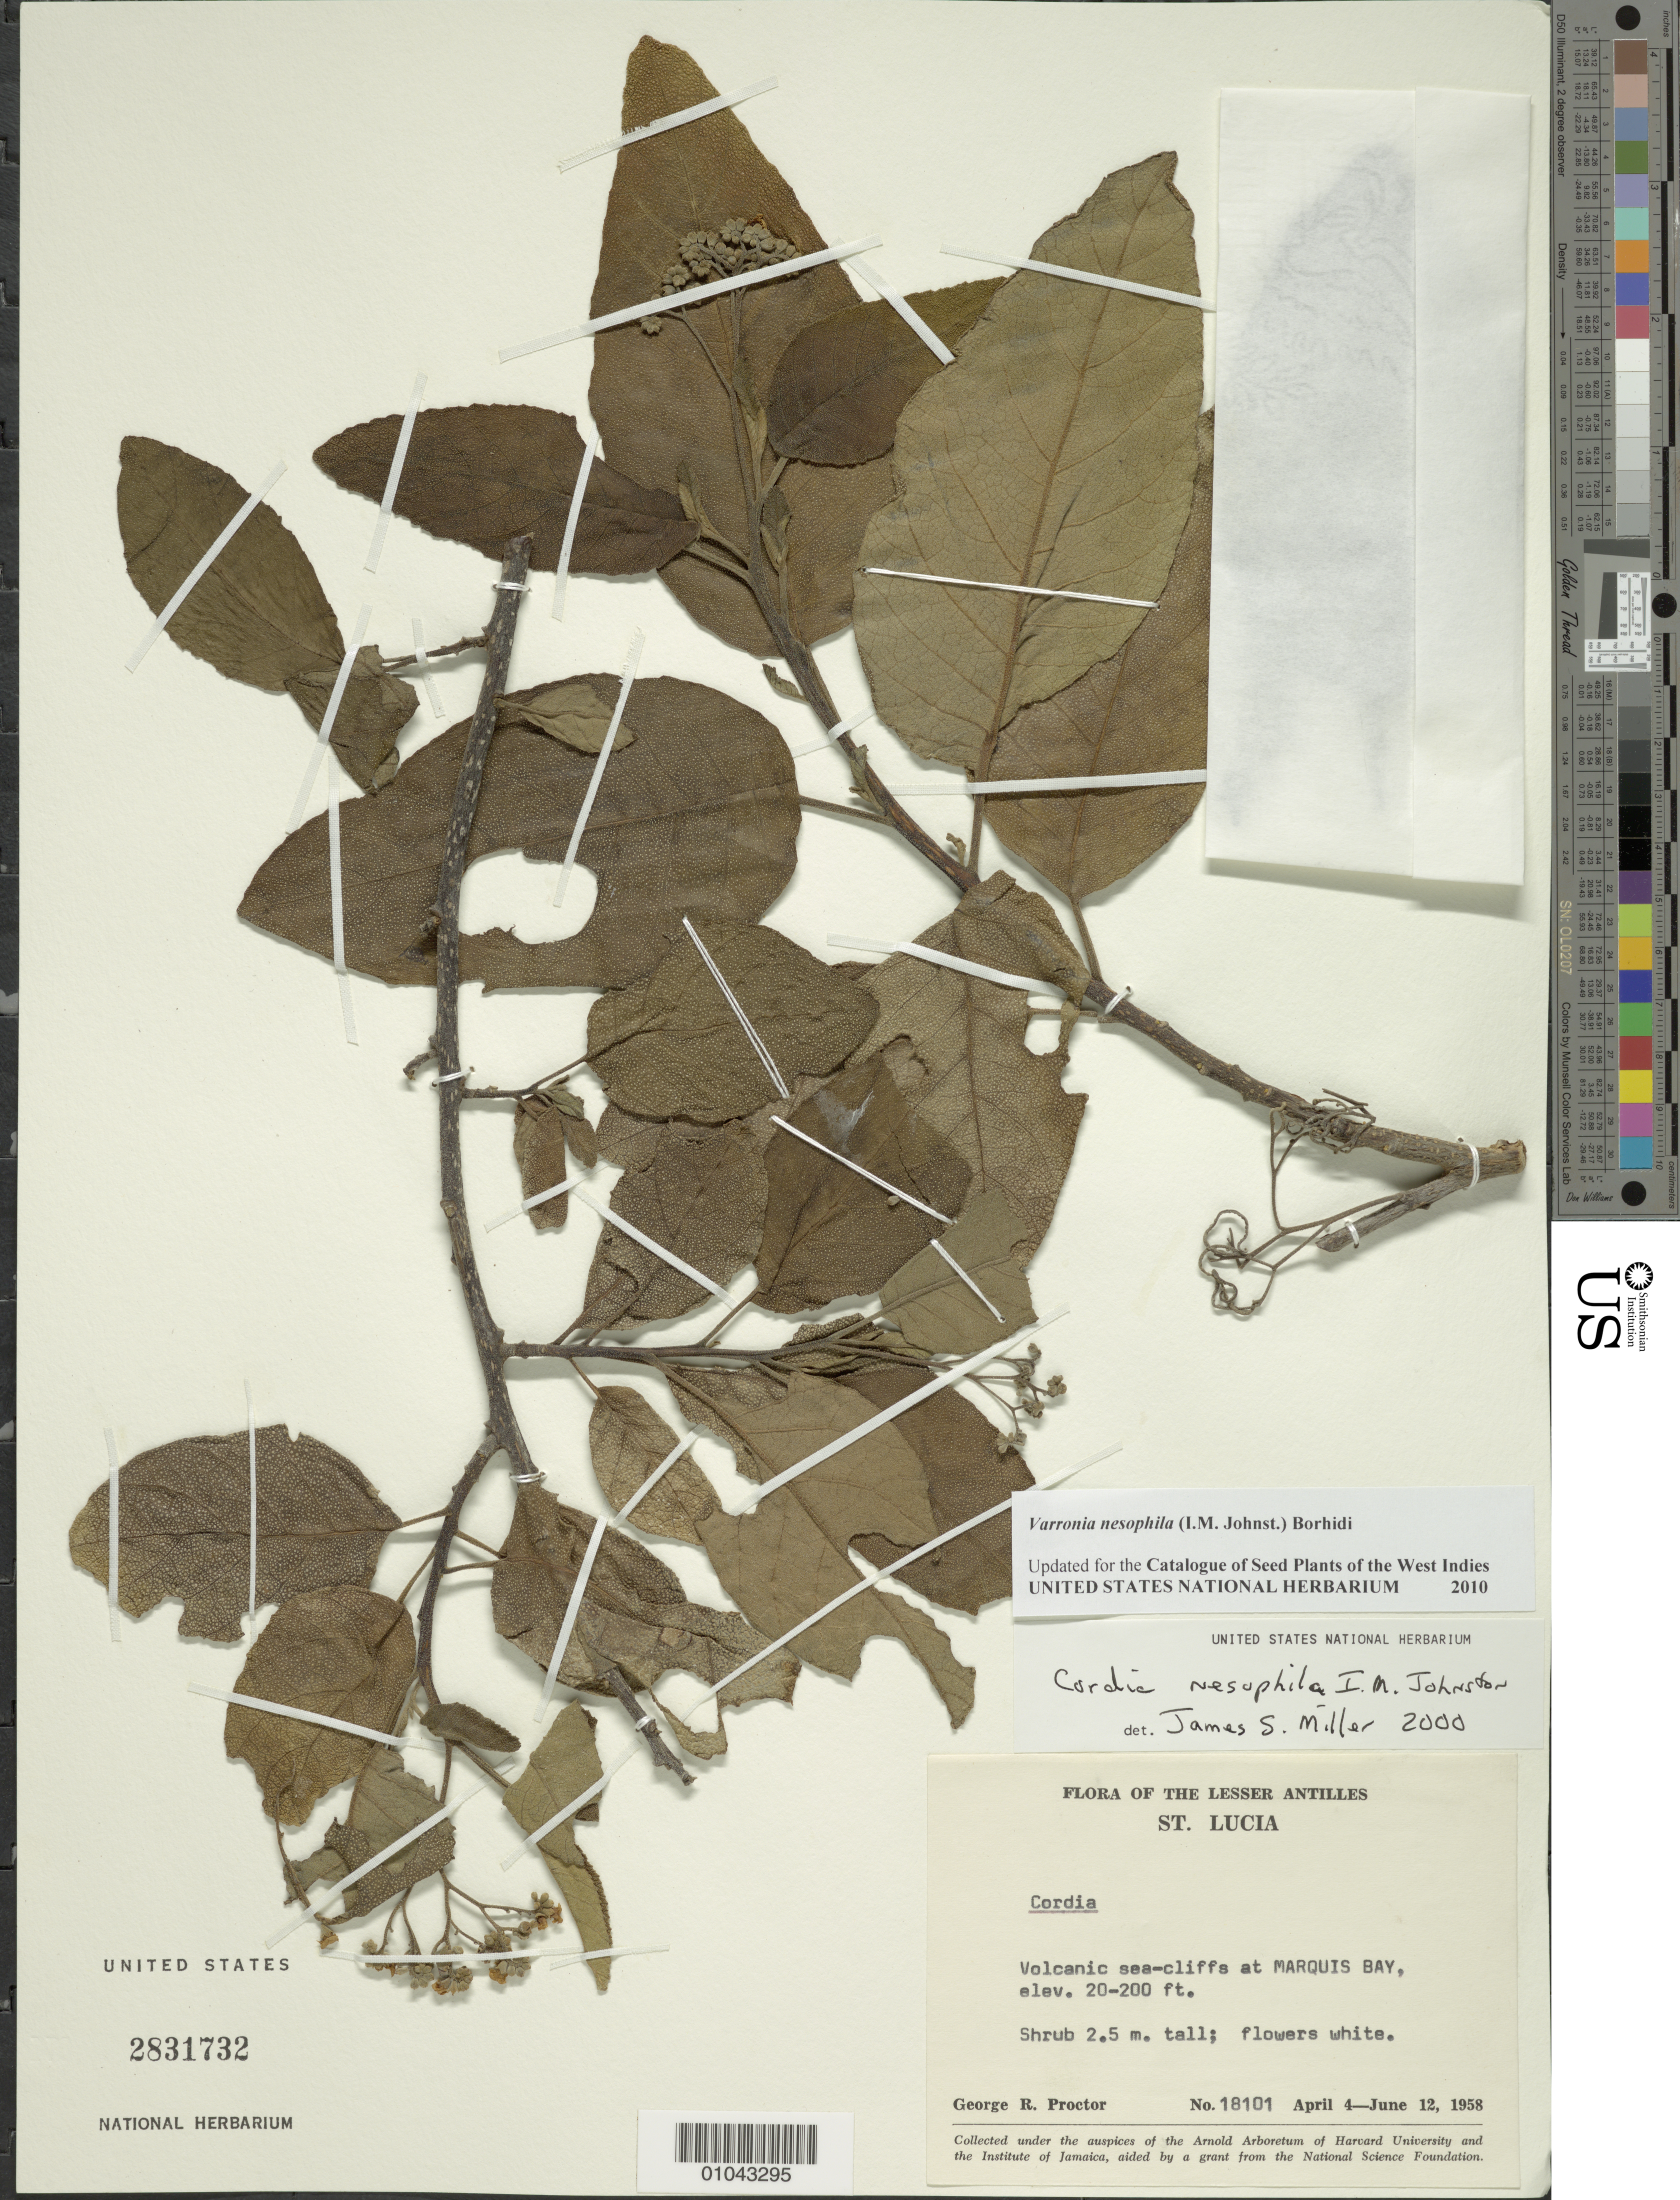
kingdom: Plantae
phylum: Tracheophyta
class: Magnoliopsida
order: Boraginales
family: Cordiaceae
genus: Varronia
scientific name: Varronia nesophila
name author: (I.M. Johnst.) Borhidi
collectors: G. R. Proctor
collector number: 18101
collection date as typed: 04 Apr 1958 to 12 Jun 1958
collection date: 1958-04-04/1958-06-12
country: St. Lucia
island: St. Lucia I.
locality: Marquis Bay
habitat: Volcanic sea cliffs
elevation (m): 6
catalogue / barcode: US 2831732